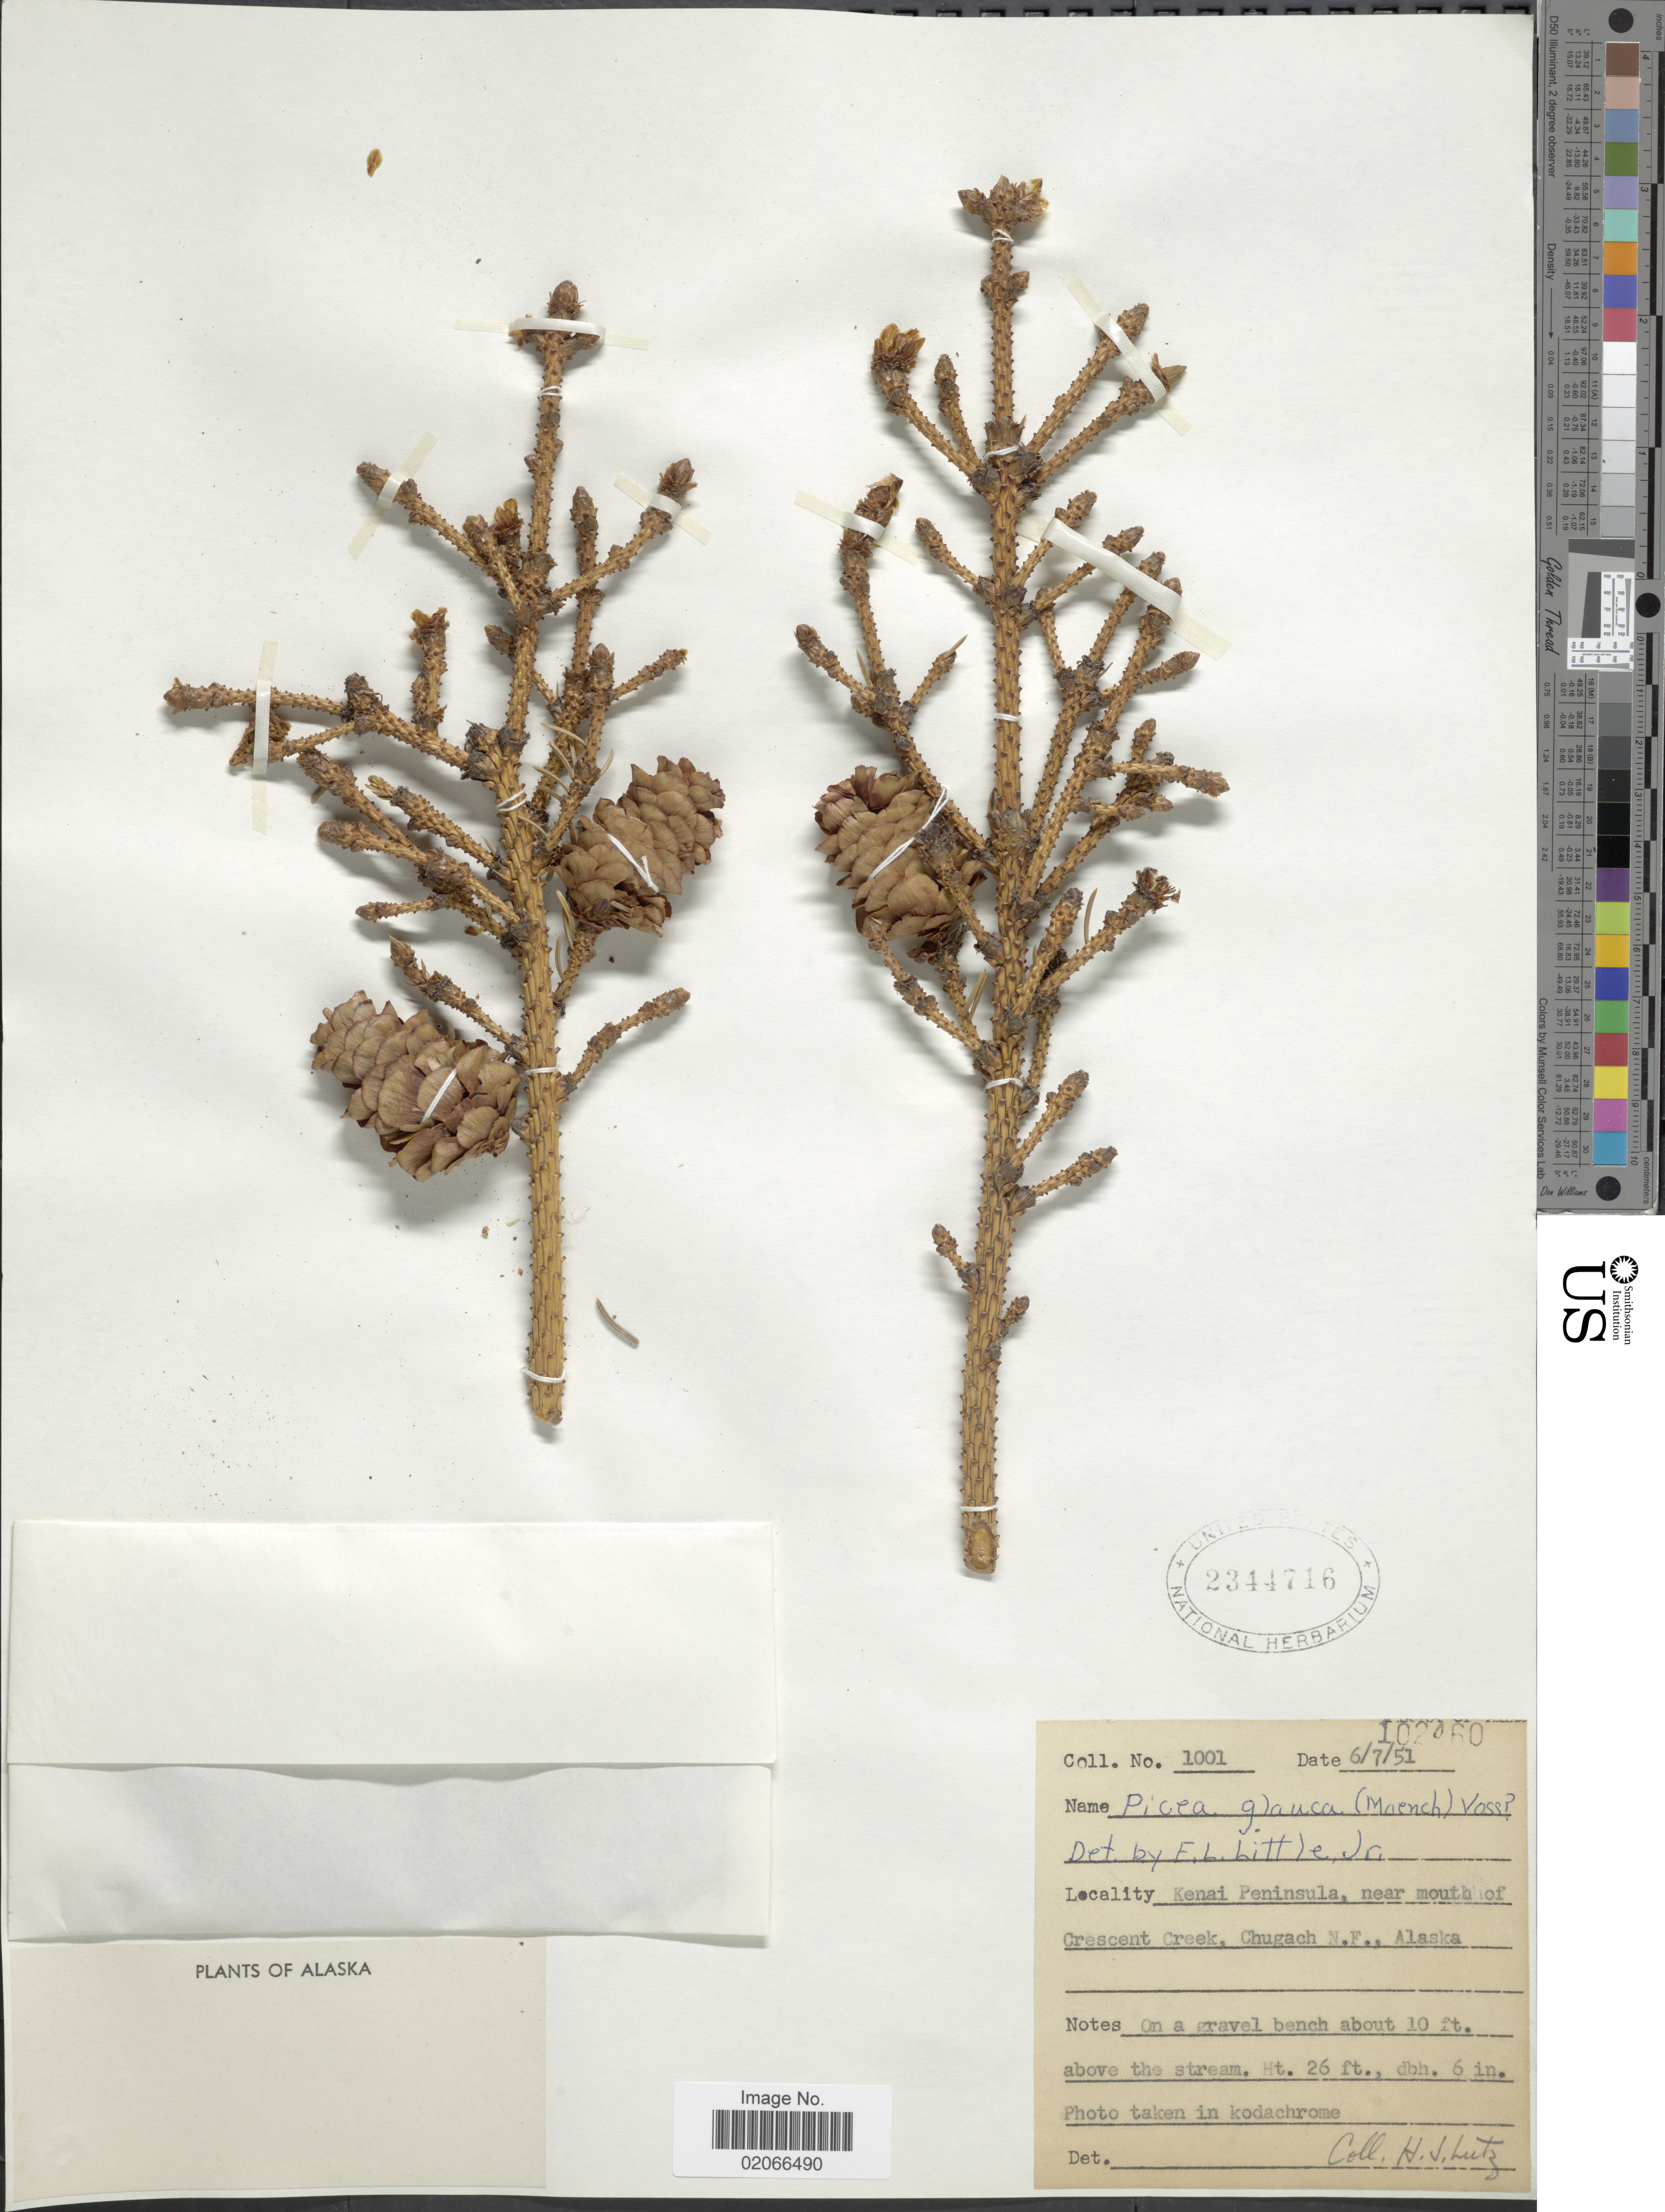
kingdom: Plantae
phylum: Tracheophyta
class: Pinopsida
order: Pinales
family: Pinaceae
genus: Picea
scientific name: Picea glauca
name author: (Moench) Voss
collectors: H. J. Lutz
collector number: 1001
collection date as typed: Transcribed d/m/y: 7/6/51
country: United States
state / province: Alaska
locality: Kenai Peninsula, near mouth of Crescent Creek, Chugach N.F.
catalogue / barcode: US 2344716